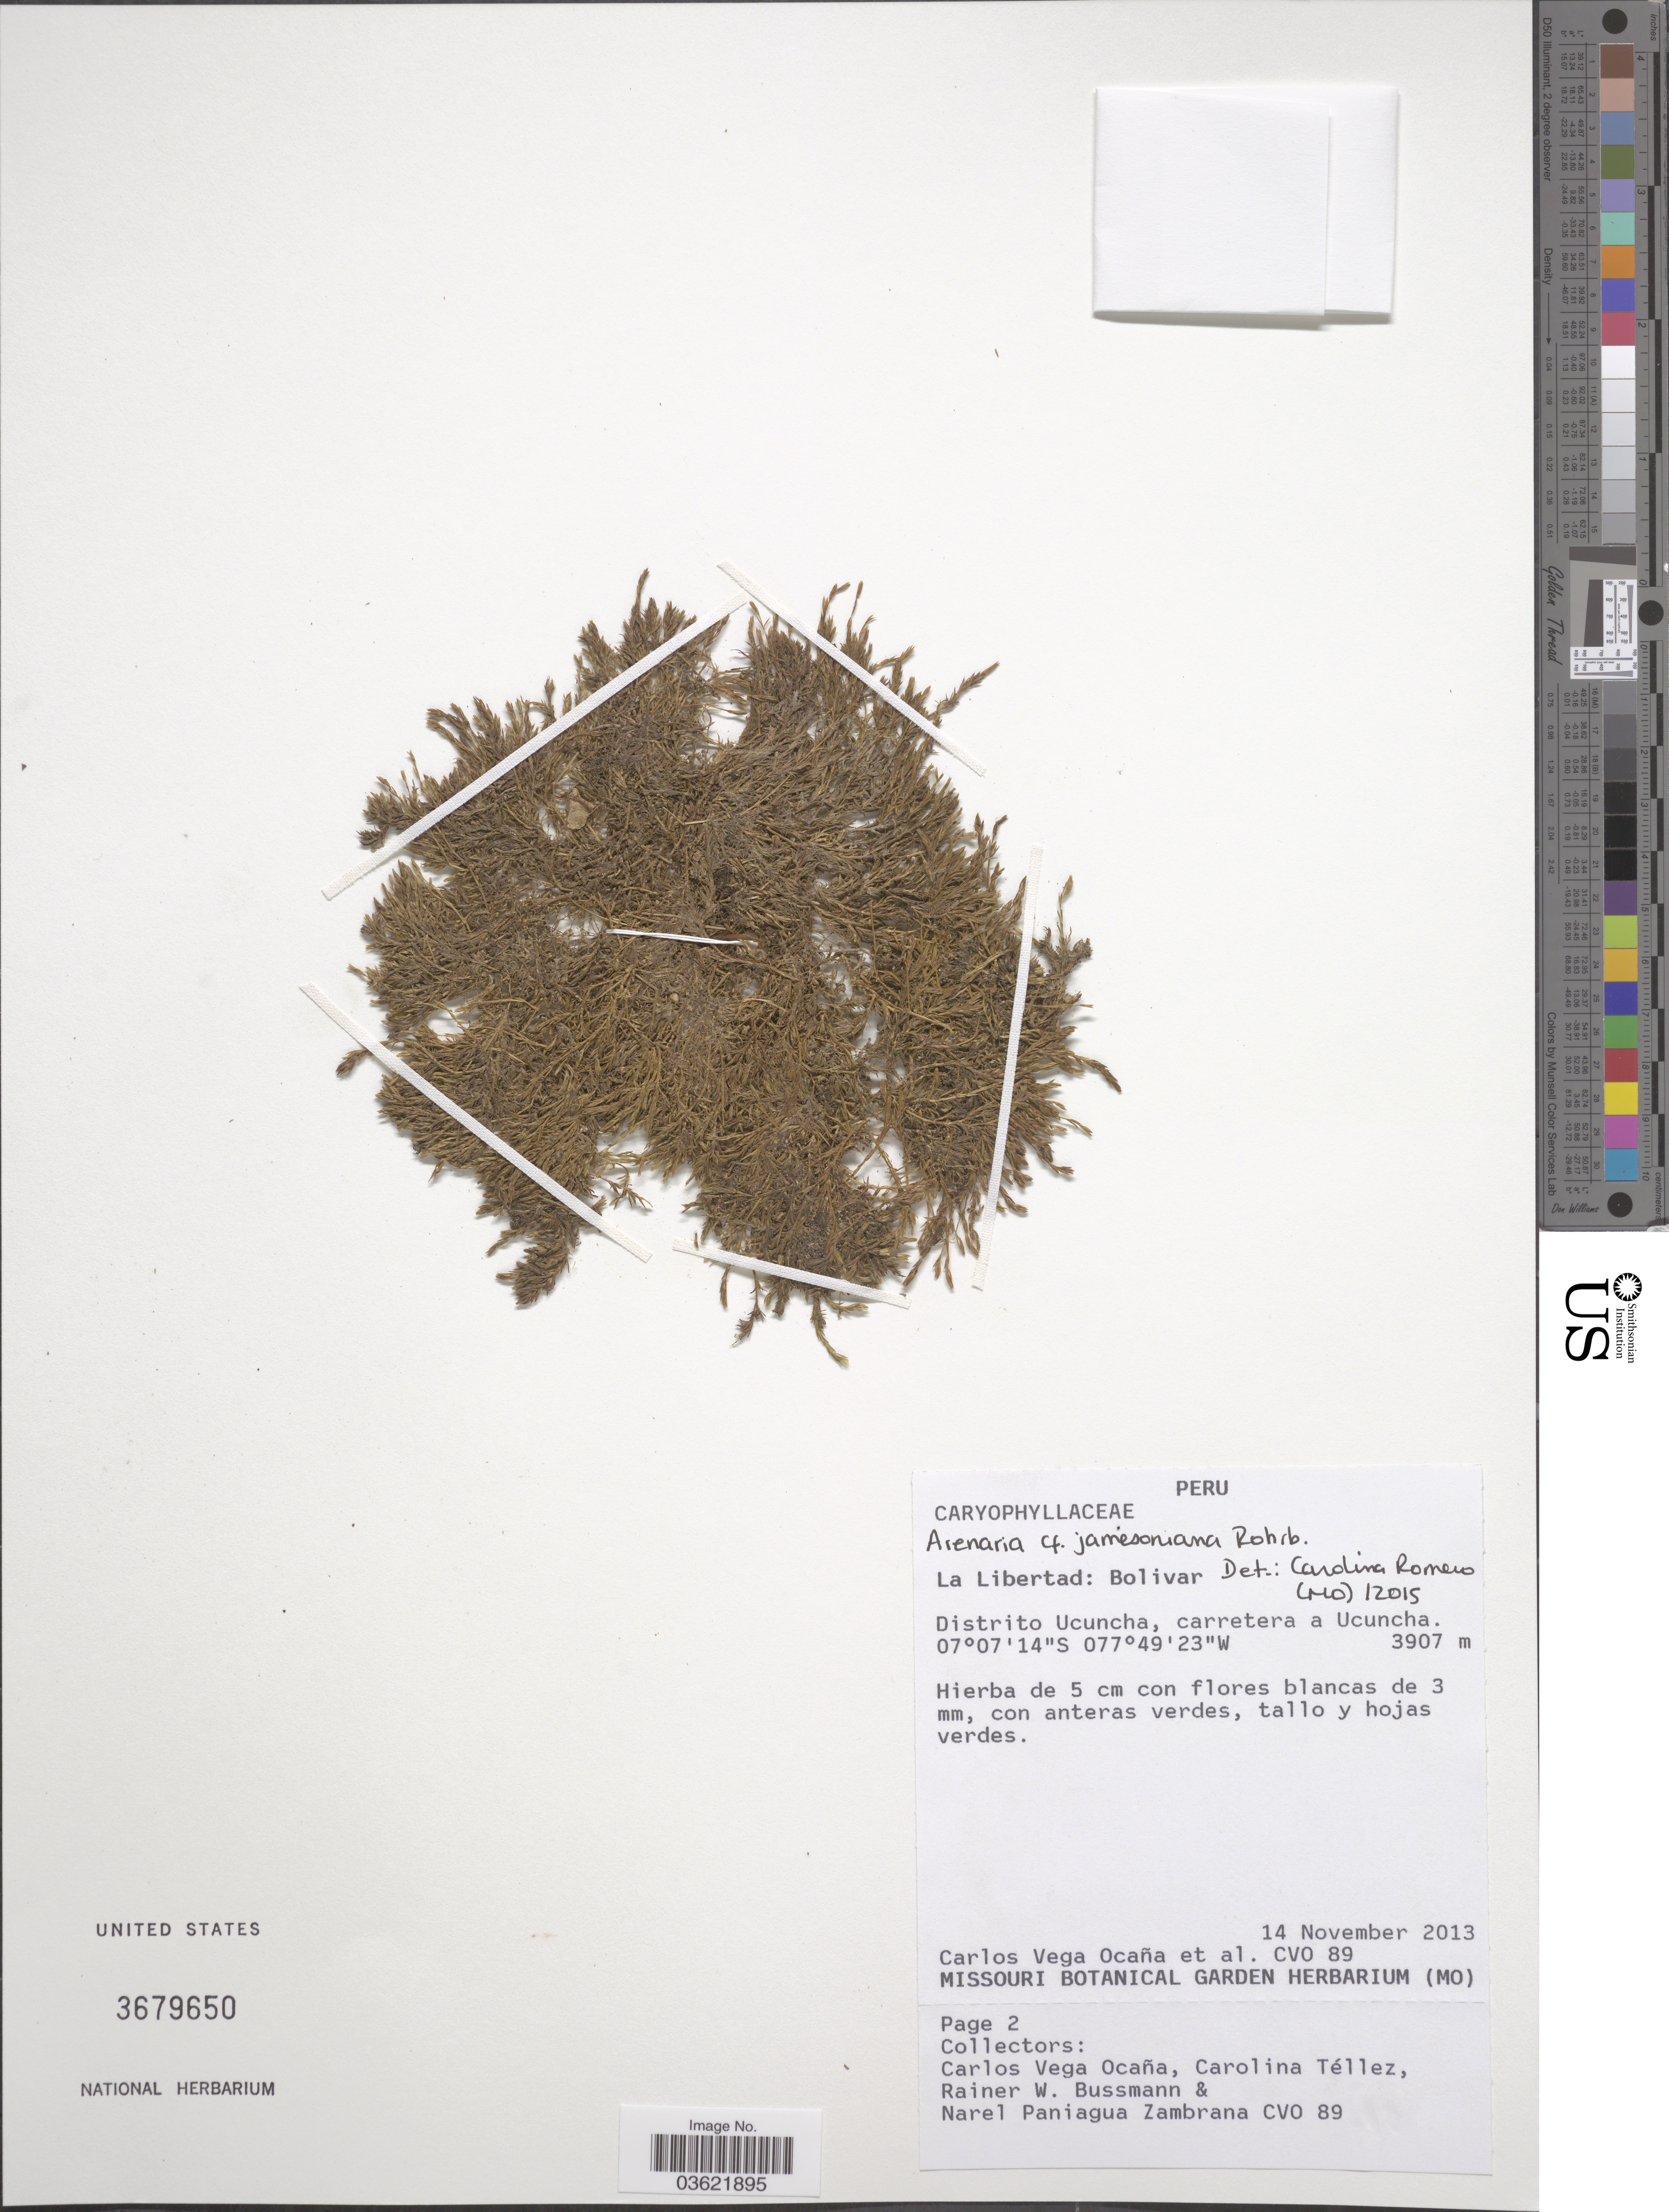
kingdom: Plantae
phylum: Tracheophyta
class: Magnoliopsida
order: Caryophyllales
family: Caryophyllaceae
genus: Arenaria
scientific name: Arenaria jamesoniana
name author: Rohrb.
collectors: C. Vega Ocaña, C. Téllez, R. W. Bussmann & N. Paniagua Zambrana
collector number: CVO89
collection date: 2013-11-14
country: Peru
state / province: La Libertad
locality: Bolivar. Distrito Ucuncha, carretera a Ucuncha.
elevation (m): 3907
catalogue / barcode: US 3679650